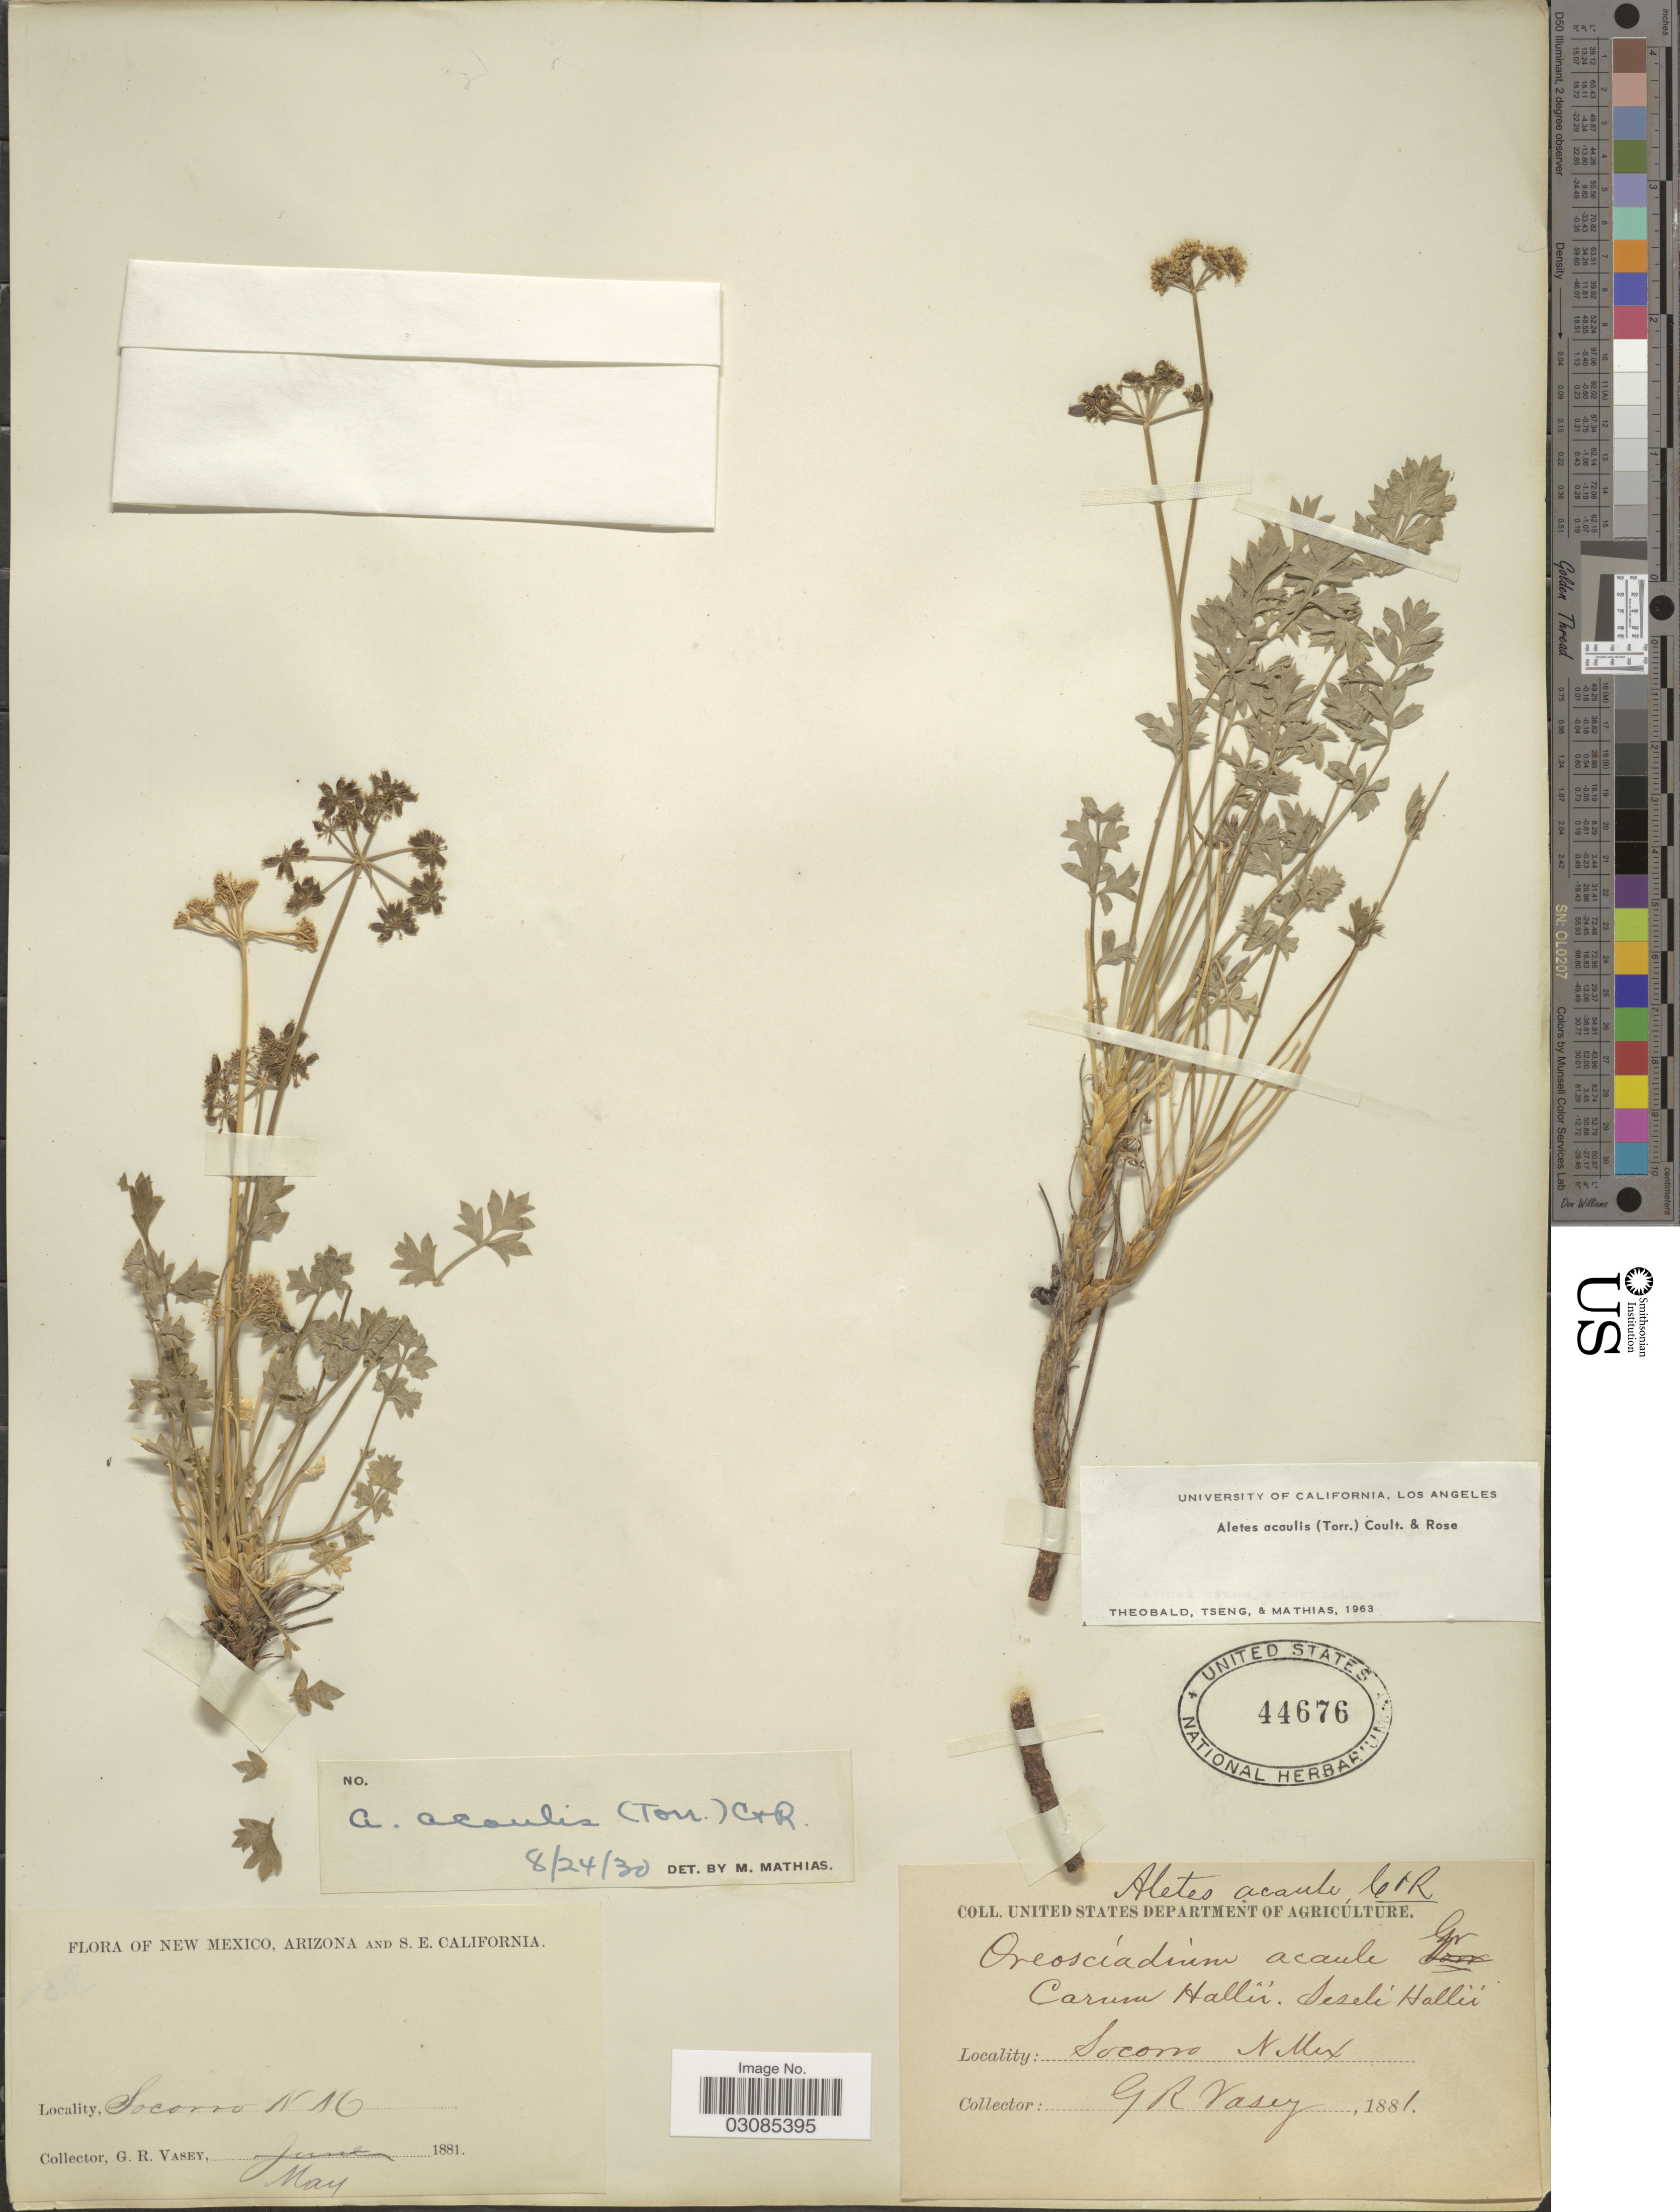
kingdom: Plantae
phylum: Tracheophyta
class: Magnoliopsida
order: Apiales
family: Apiaceae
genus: Aletes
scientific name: Aletes acaulis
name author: (Torr.) J.M. Coult. & Rose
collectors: G. R. Vasey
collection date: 1881-05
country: United States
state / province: New Mexico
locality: Scorro N Mex.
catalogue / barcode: US 44676